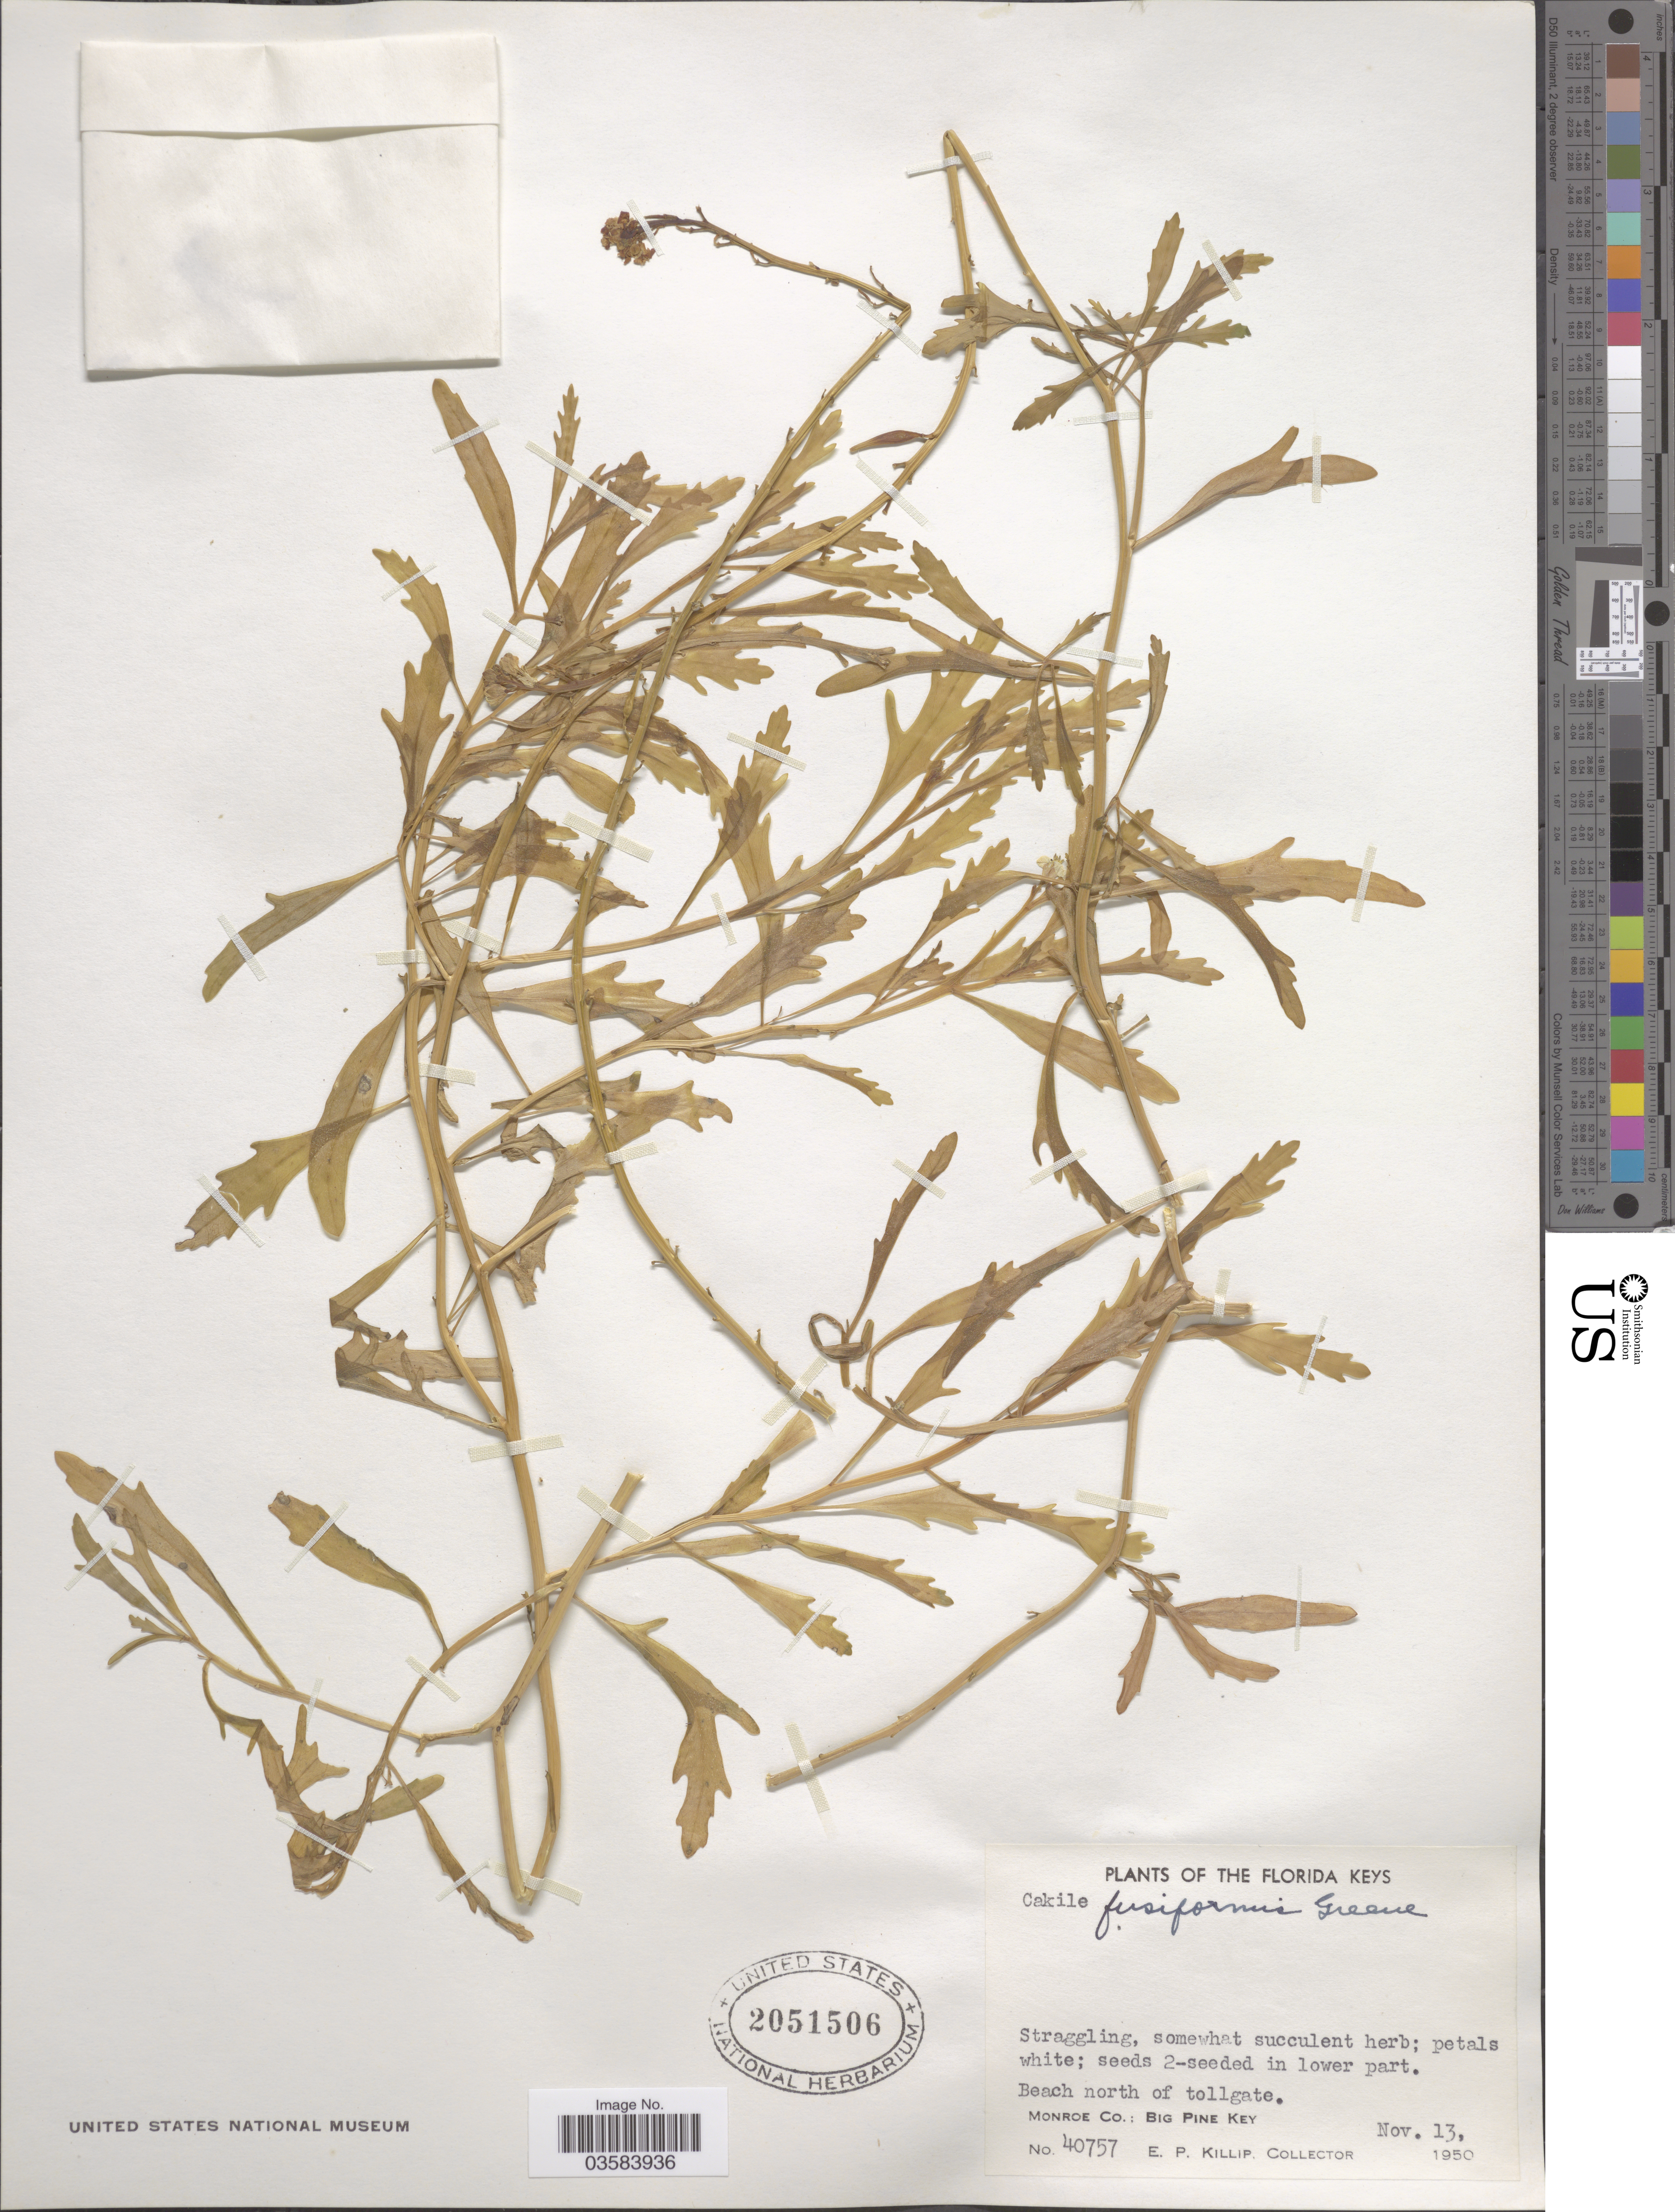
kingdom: Plantae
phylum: Tracheophyta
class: Magnoliopsida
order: Brassicales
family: Brassicaceae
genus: Cakile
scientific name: Cakile sp.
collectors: E. P. Killip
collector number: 40757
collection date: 1950-11-13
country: United States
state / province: Florida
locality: The Florida Keys. Beach north of tollgate. Monroe Co.: Big Pine Key.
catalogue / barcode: US 2051506